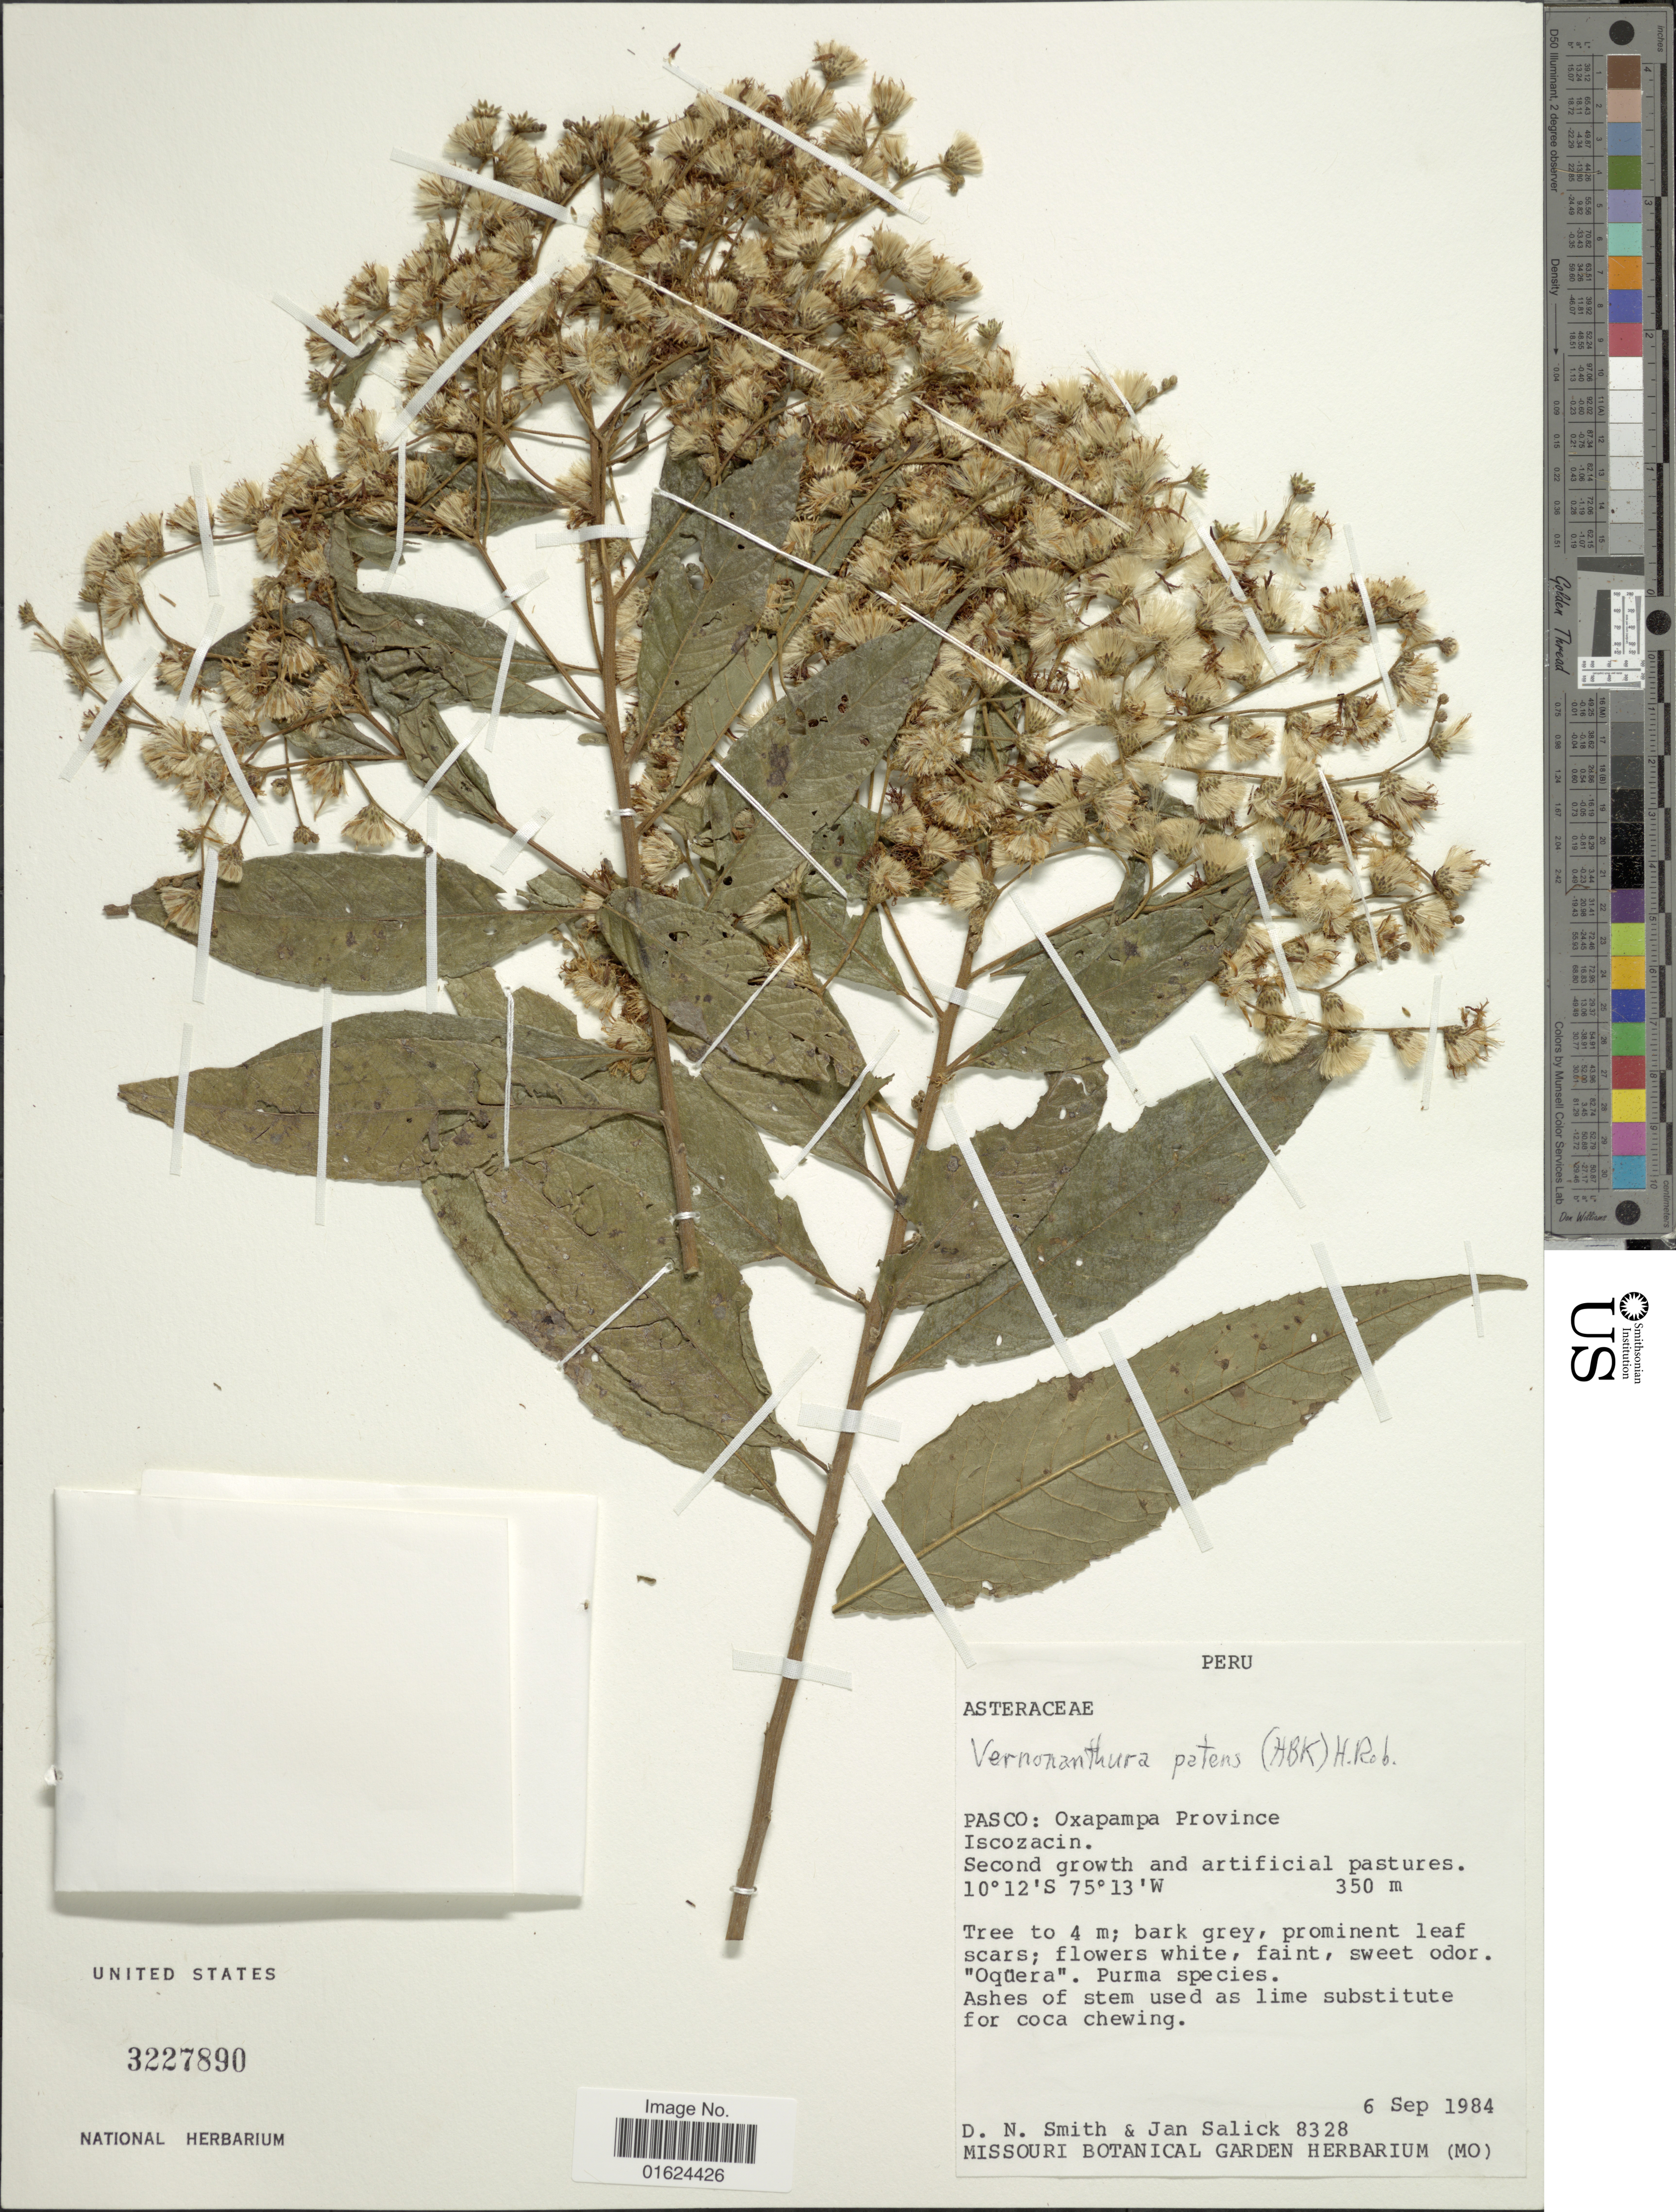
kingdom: Plantae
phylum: Tracheophyta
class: Magnoliopsida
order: Asterales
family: Asteraceae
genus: Vernonanthura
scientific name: Vernonanthura patens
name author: (Kunth) H. Rob.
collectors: D. Smith & J. Salick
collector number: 8328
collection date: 1984-09-06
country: Peru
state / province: Pasco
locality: Oxapampa Province, Iscozacin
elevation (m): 350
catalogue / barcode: US 3227890